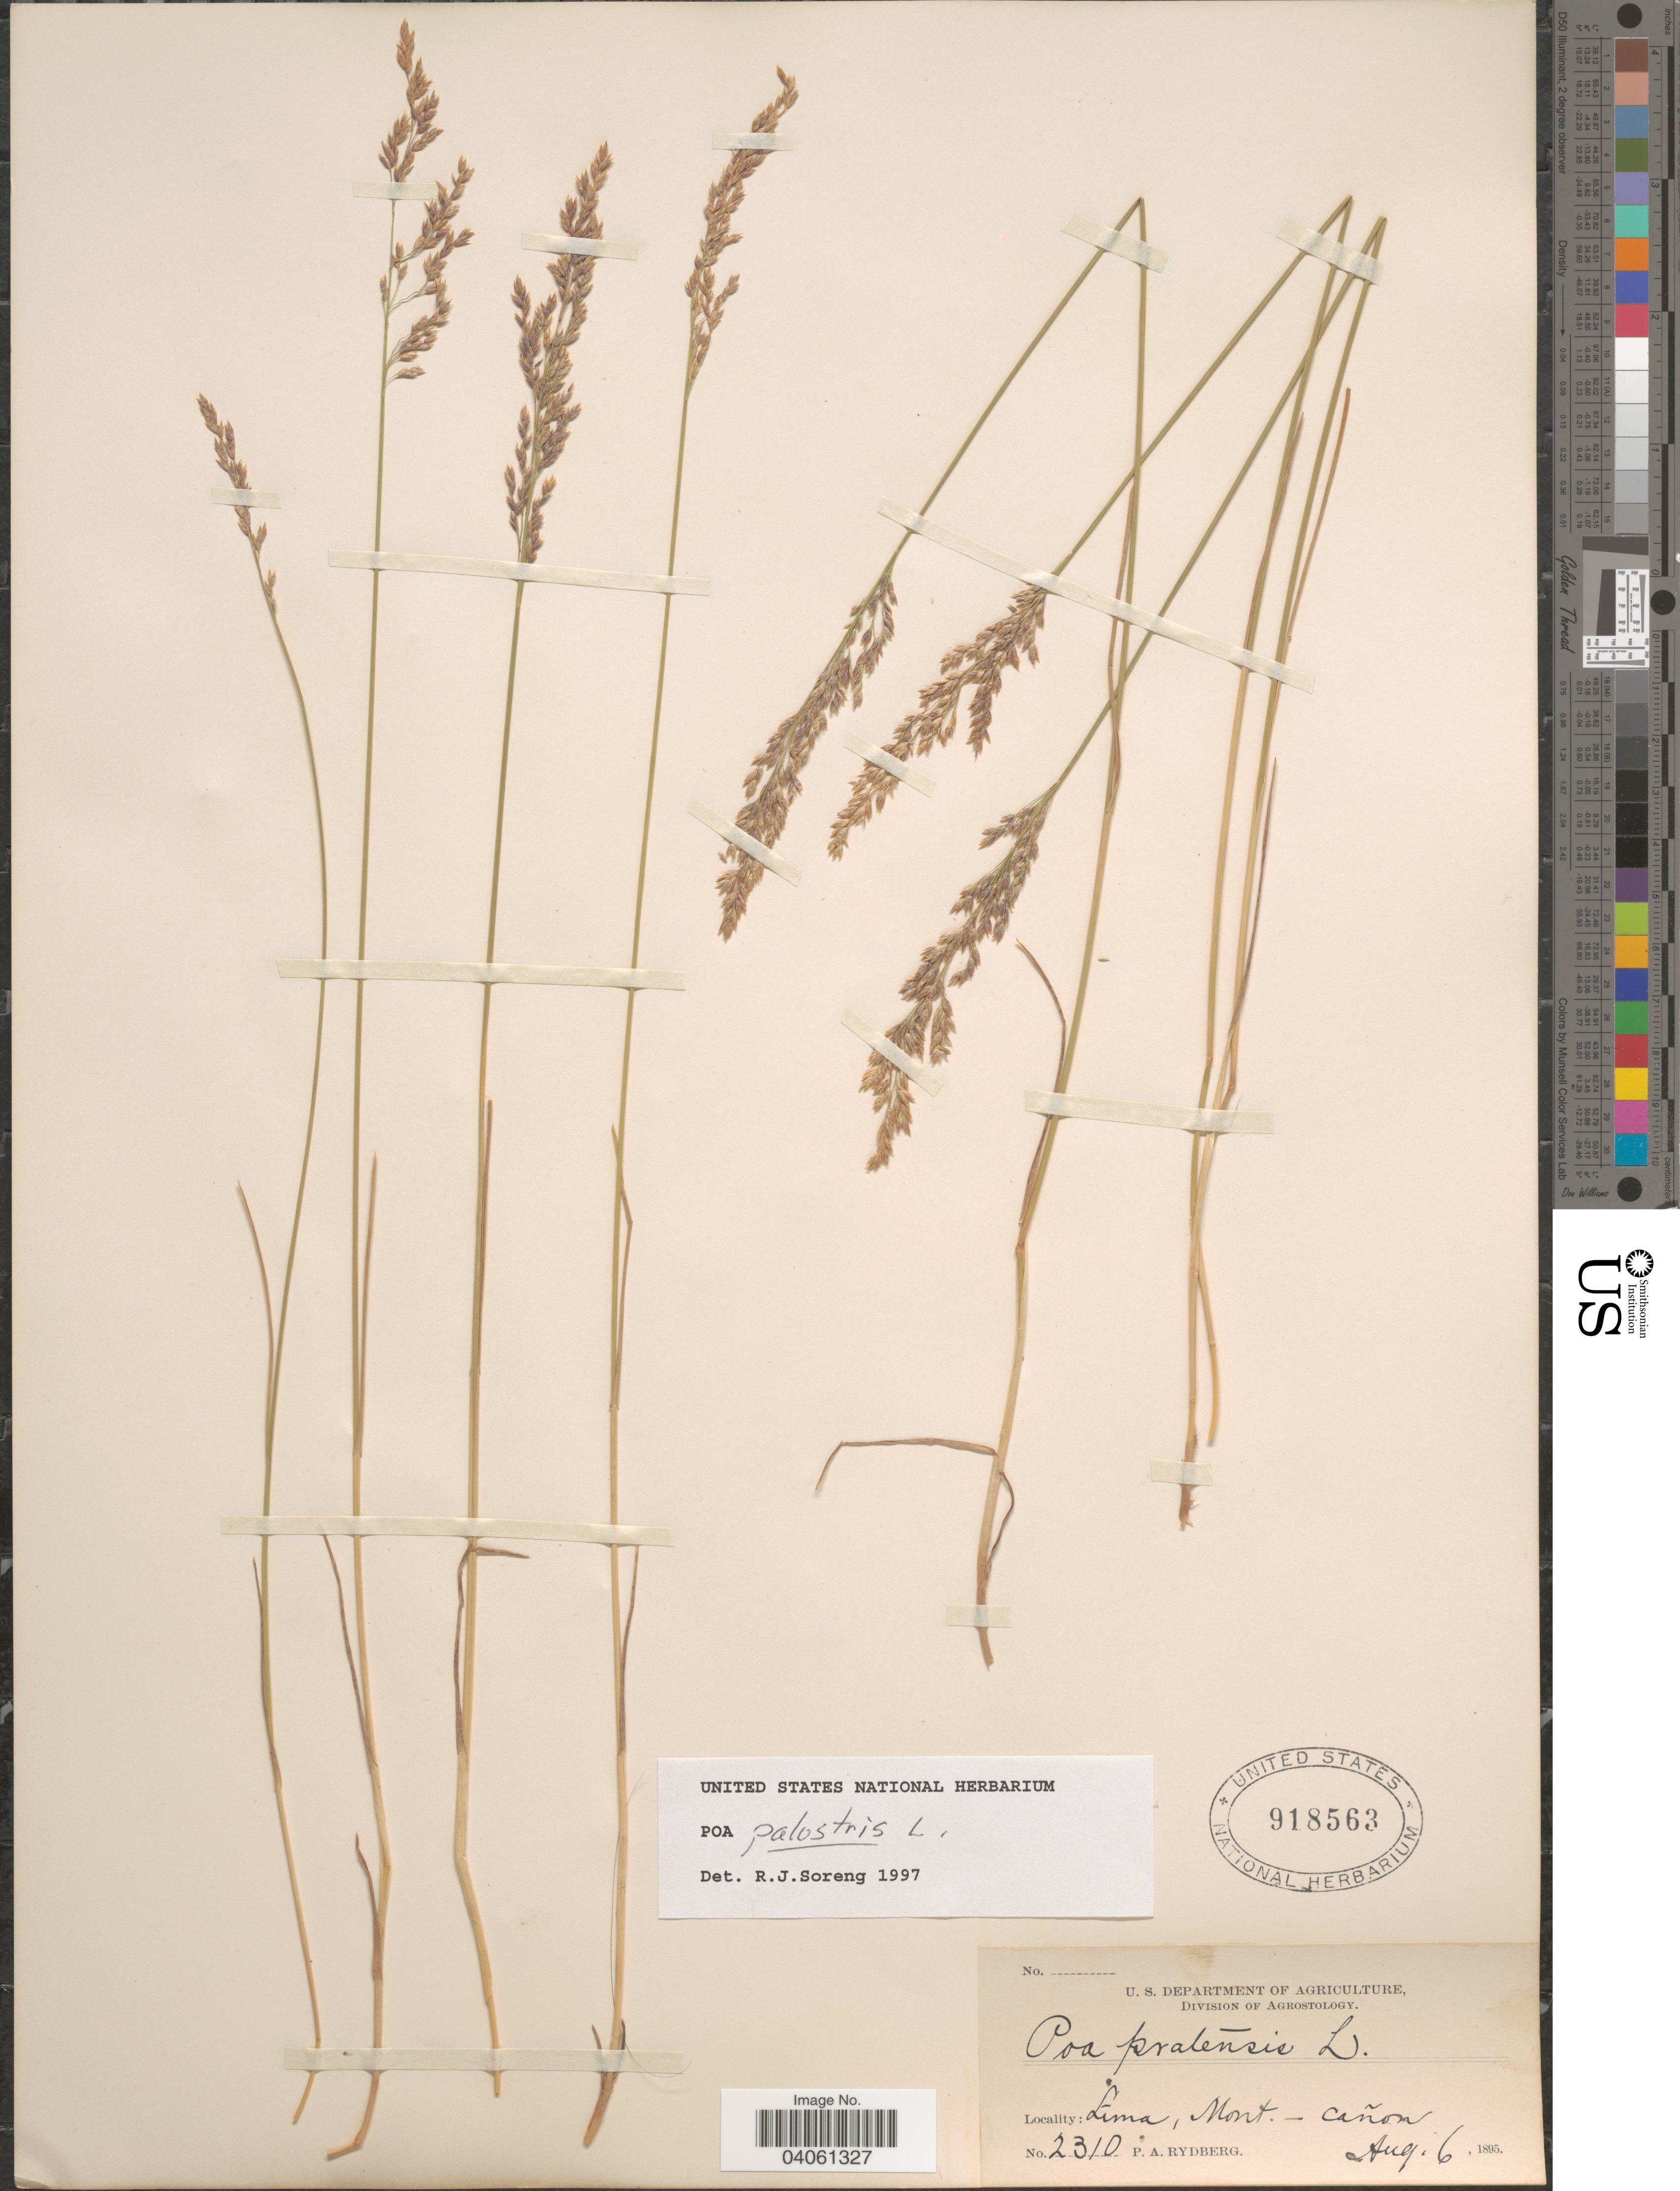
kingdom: Plantae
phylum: Tracheophyta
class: Liliopsida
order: Poales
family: Poaceae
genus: Poa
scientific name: Poa palustris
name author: L.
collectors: P. A. Rydberg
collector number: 2310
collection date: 1895-08-06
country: United States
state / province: Montana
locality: Lima, - cañon.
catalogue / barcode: US 918563